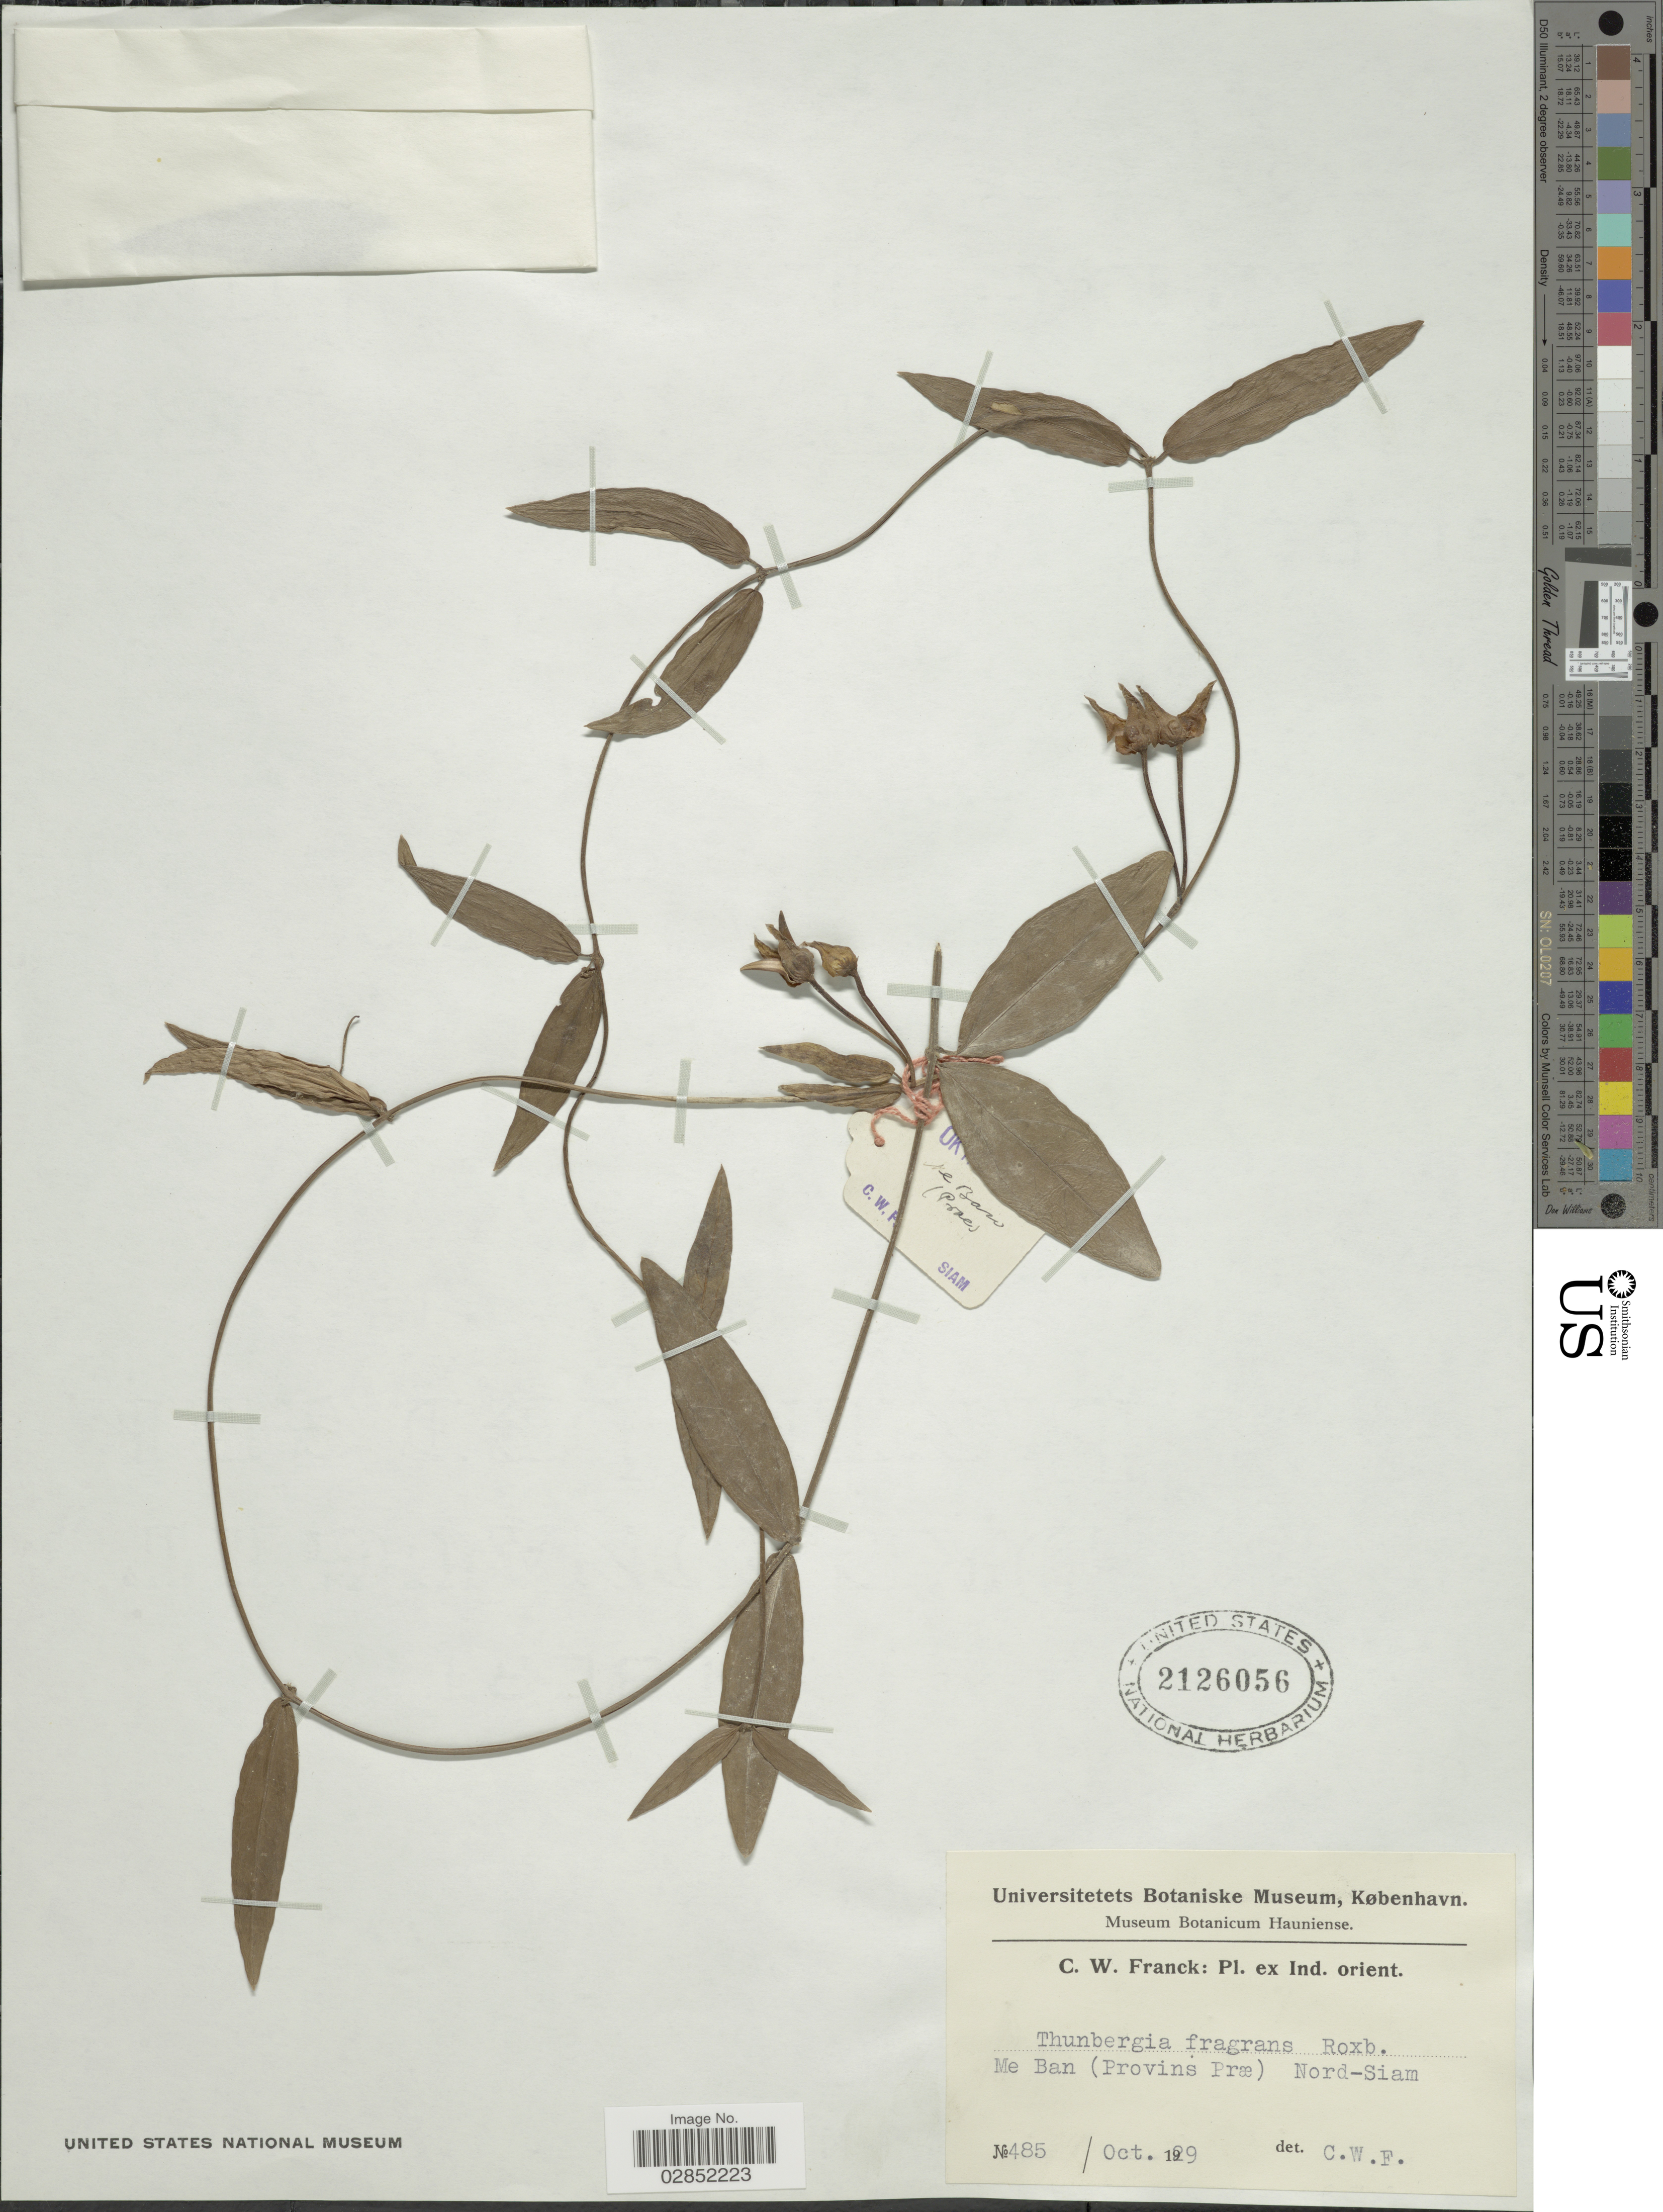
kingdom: Plantae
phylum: Tracheophyta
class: Magnoliopsida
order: Lamiales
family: Acanthaceae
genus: Thunbergia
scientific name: Thunbergia fragrans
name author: Roxb.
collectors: C. Franck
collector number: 485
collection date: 1929-10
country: Thailand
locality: Ol. ex Ind, orient. Me Ban (Provins Præ). Nord Siam.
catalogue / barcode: US 2126056